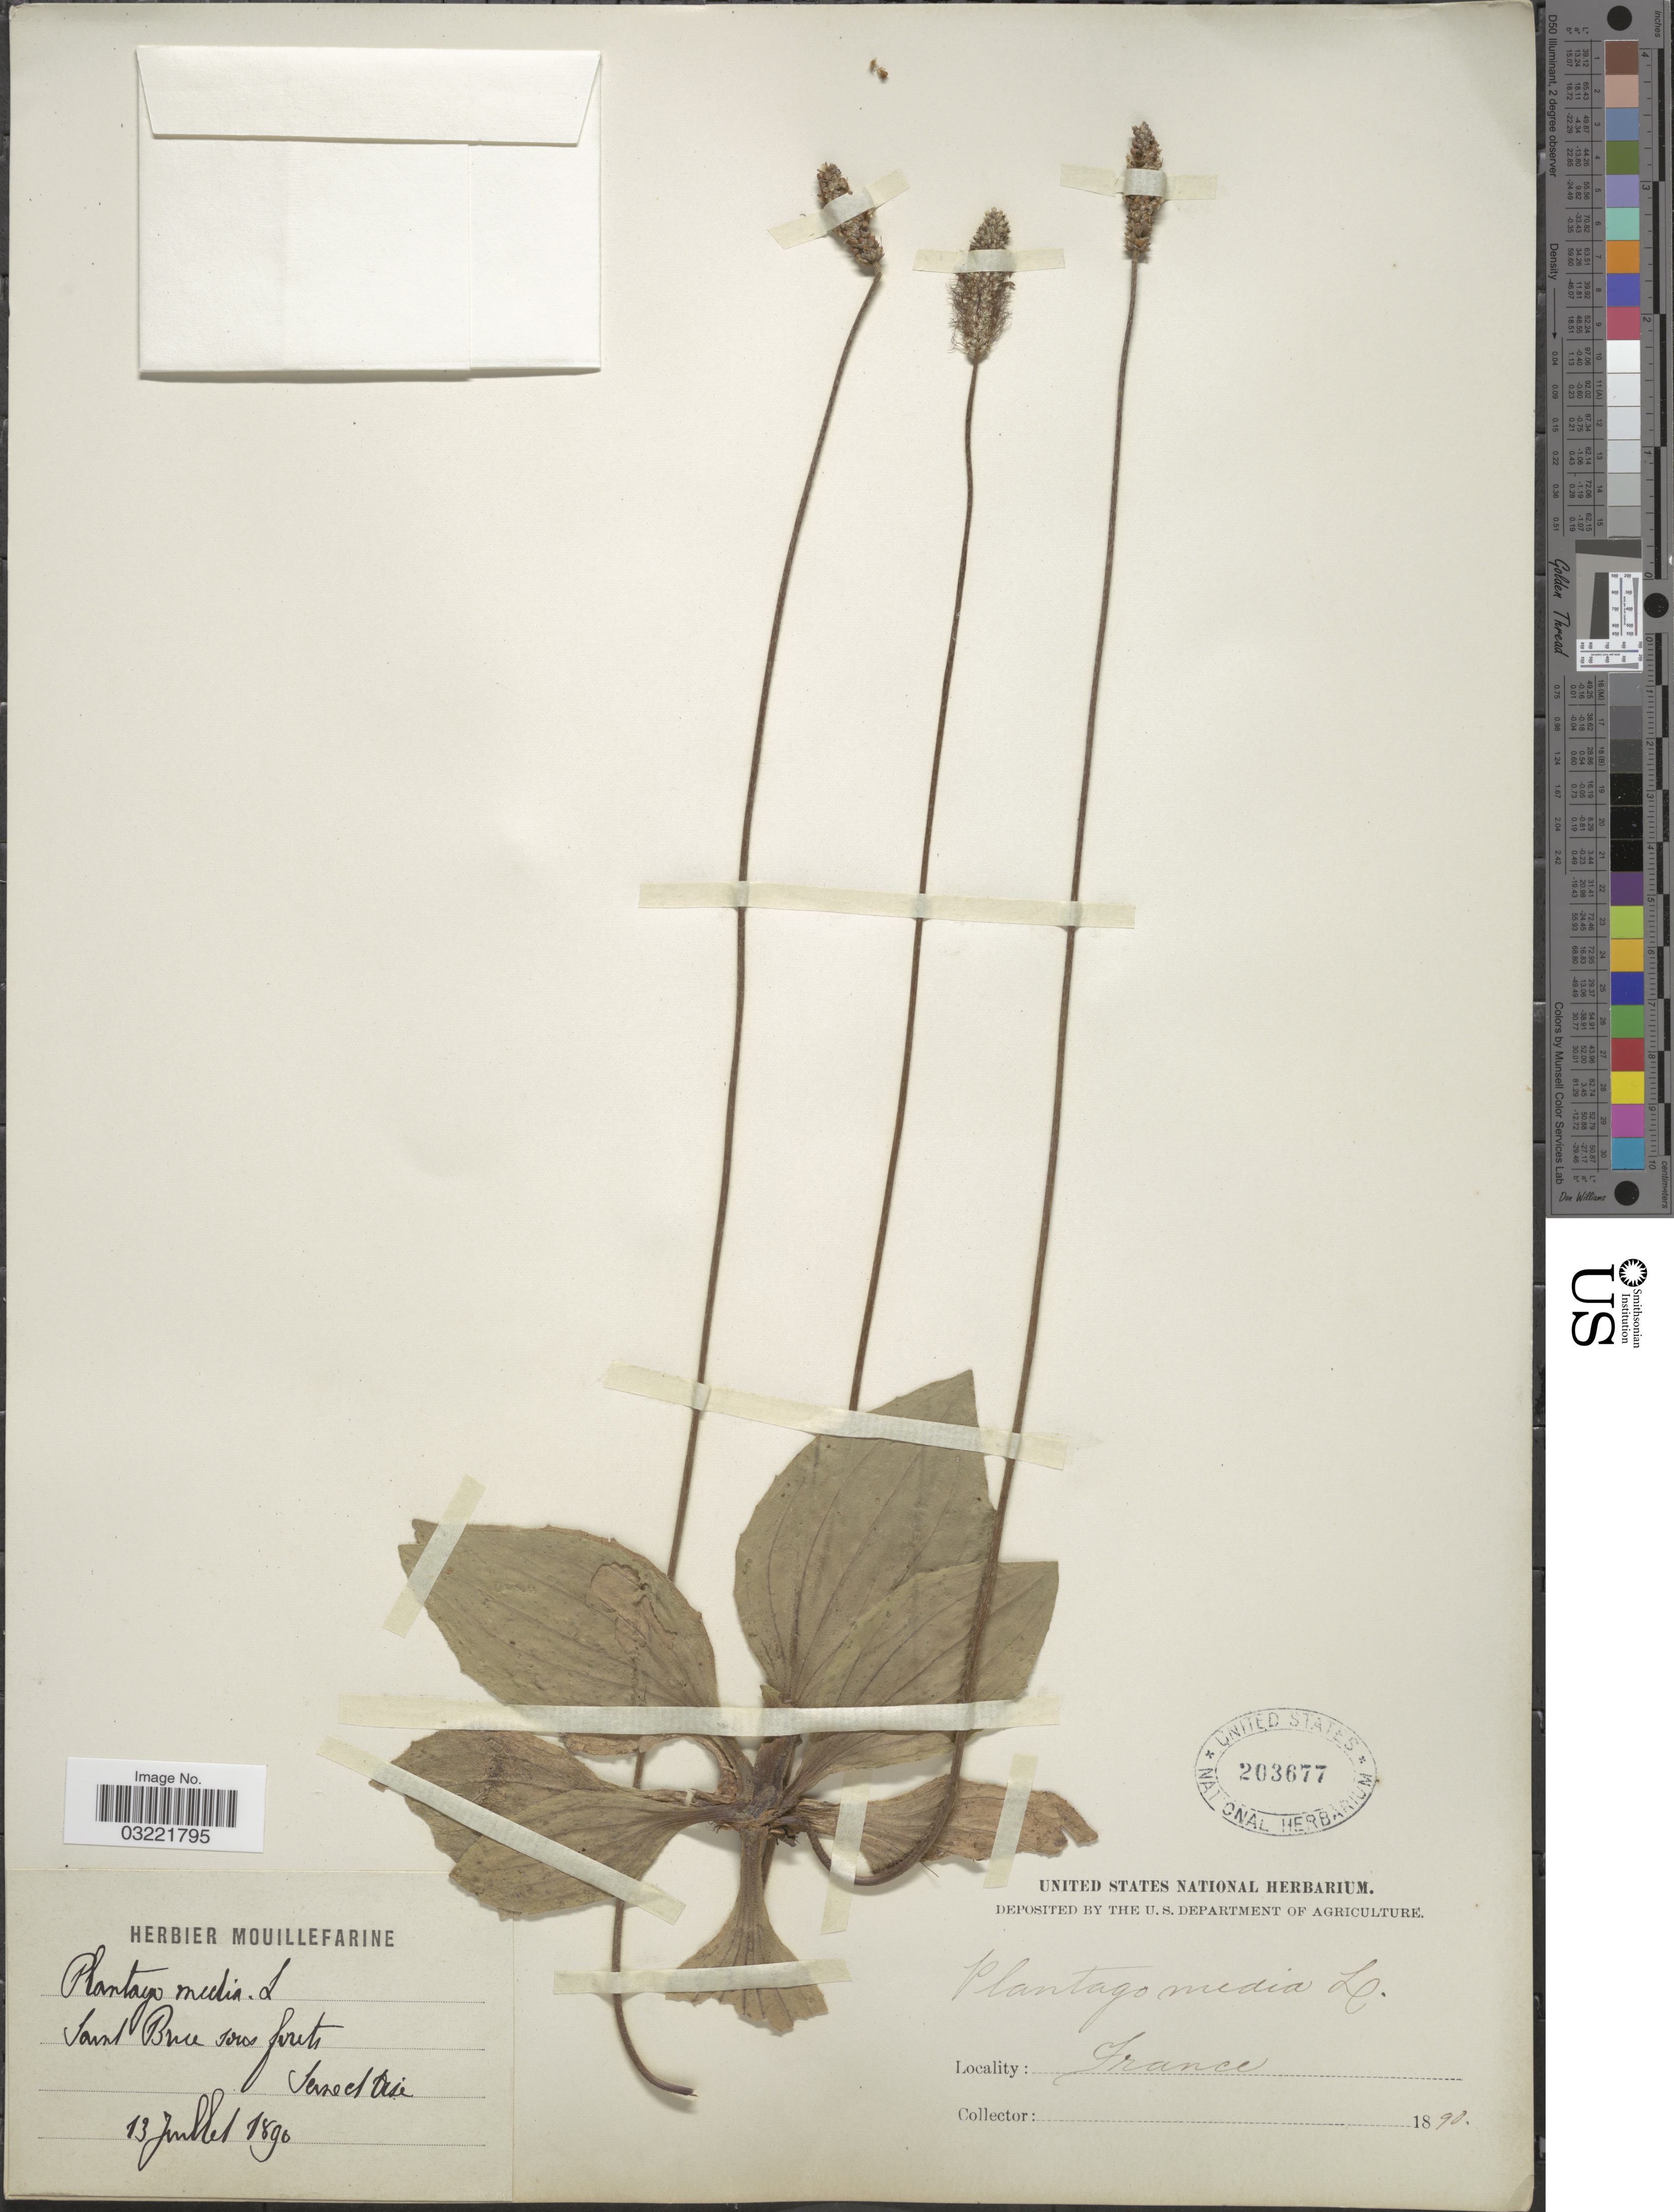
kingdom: Plantae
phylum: Tracheophyta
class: Magnoliopsida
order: Lamiales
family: Plantaginaceae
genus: Plantago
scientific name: Plantago media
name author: L.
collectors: ex herb. Mouillefarine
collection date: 1890-07-13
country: France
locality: Sant Bruce sous forets. Seine et Oise.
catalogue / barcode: US 203677